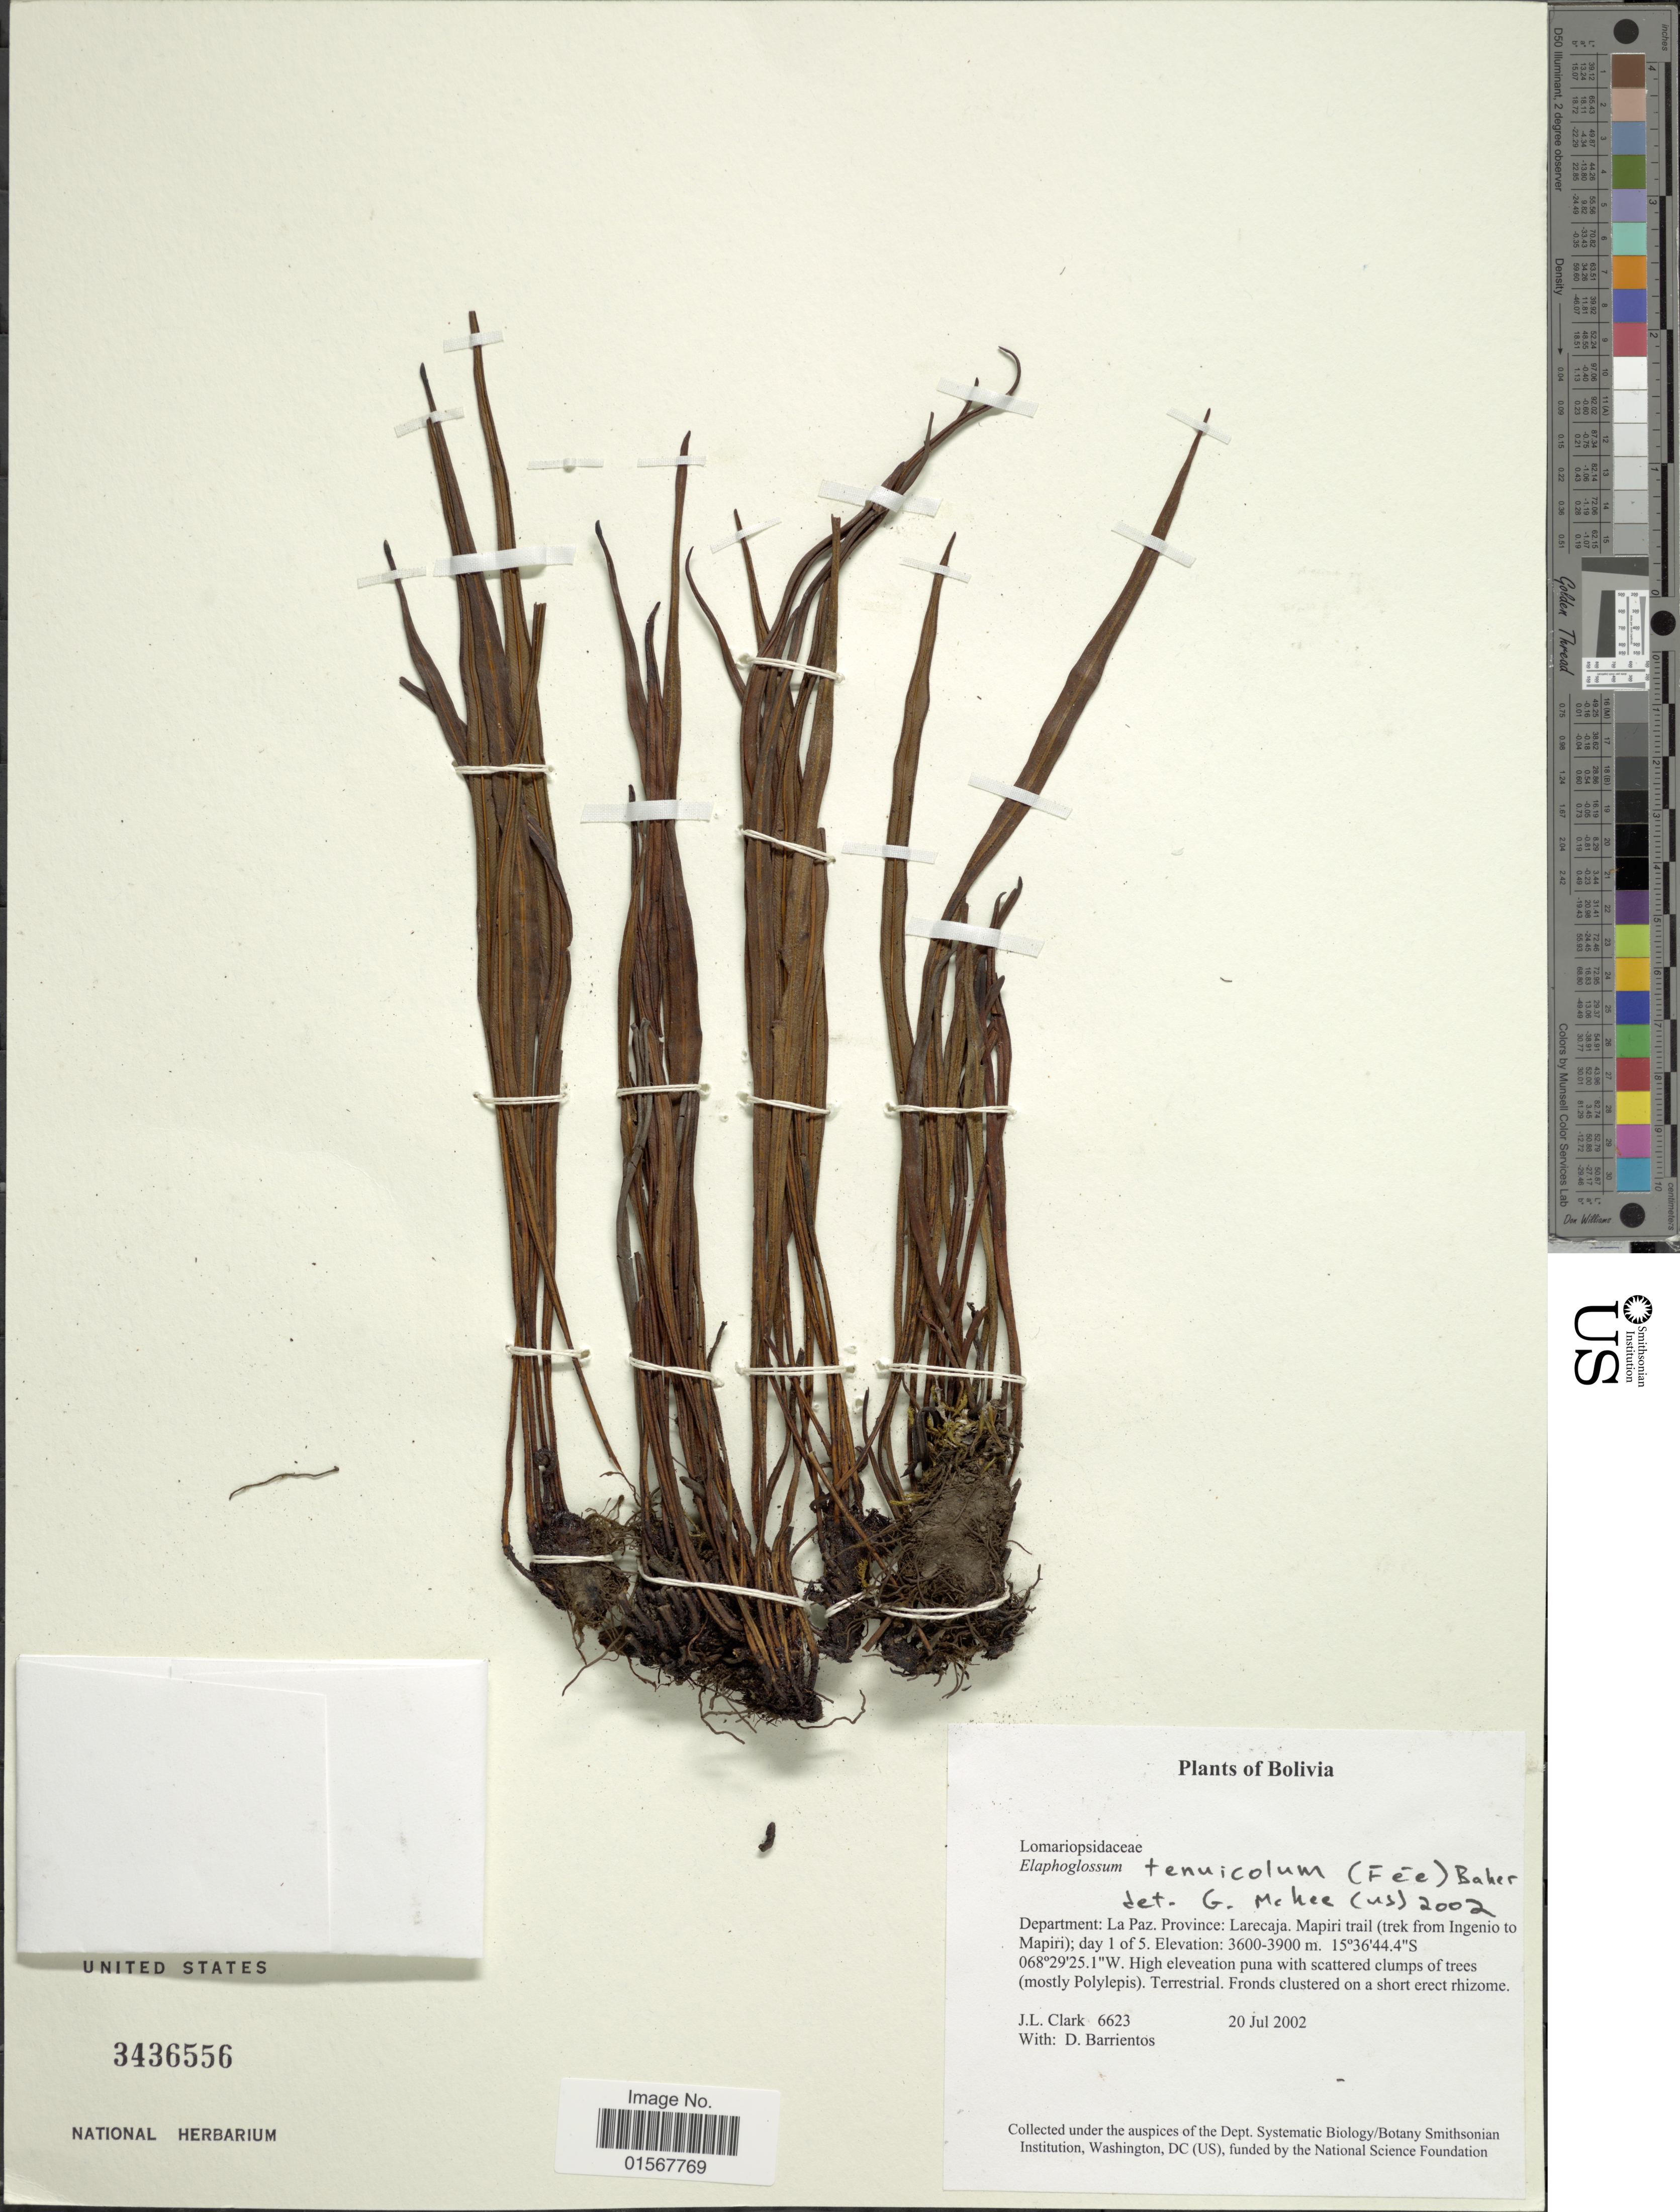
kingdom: Plantae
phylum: Tracheophyta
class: Polypodiopsida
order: Polypodiales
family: Dryopteridaceae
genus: Elaphoglossum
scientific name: Elaphoglossum tenuiculum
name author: (Fée) Baker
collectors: J. L. Clark & D. Barrientos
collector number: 6623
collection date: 2002-07-20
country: Bolivia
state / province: La Paz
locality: Bolivia, Depto. La Paz, Province: Larecaja, Mapiri trail (trek from Ingenio to Mapiri)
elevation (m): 3600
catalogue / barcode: US 3436556